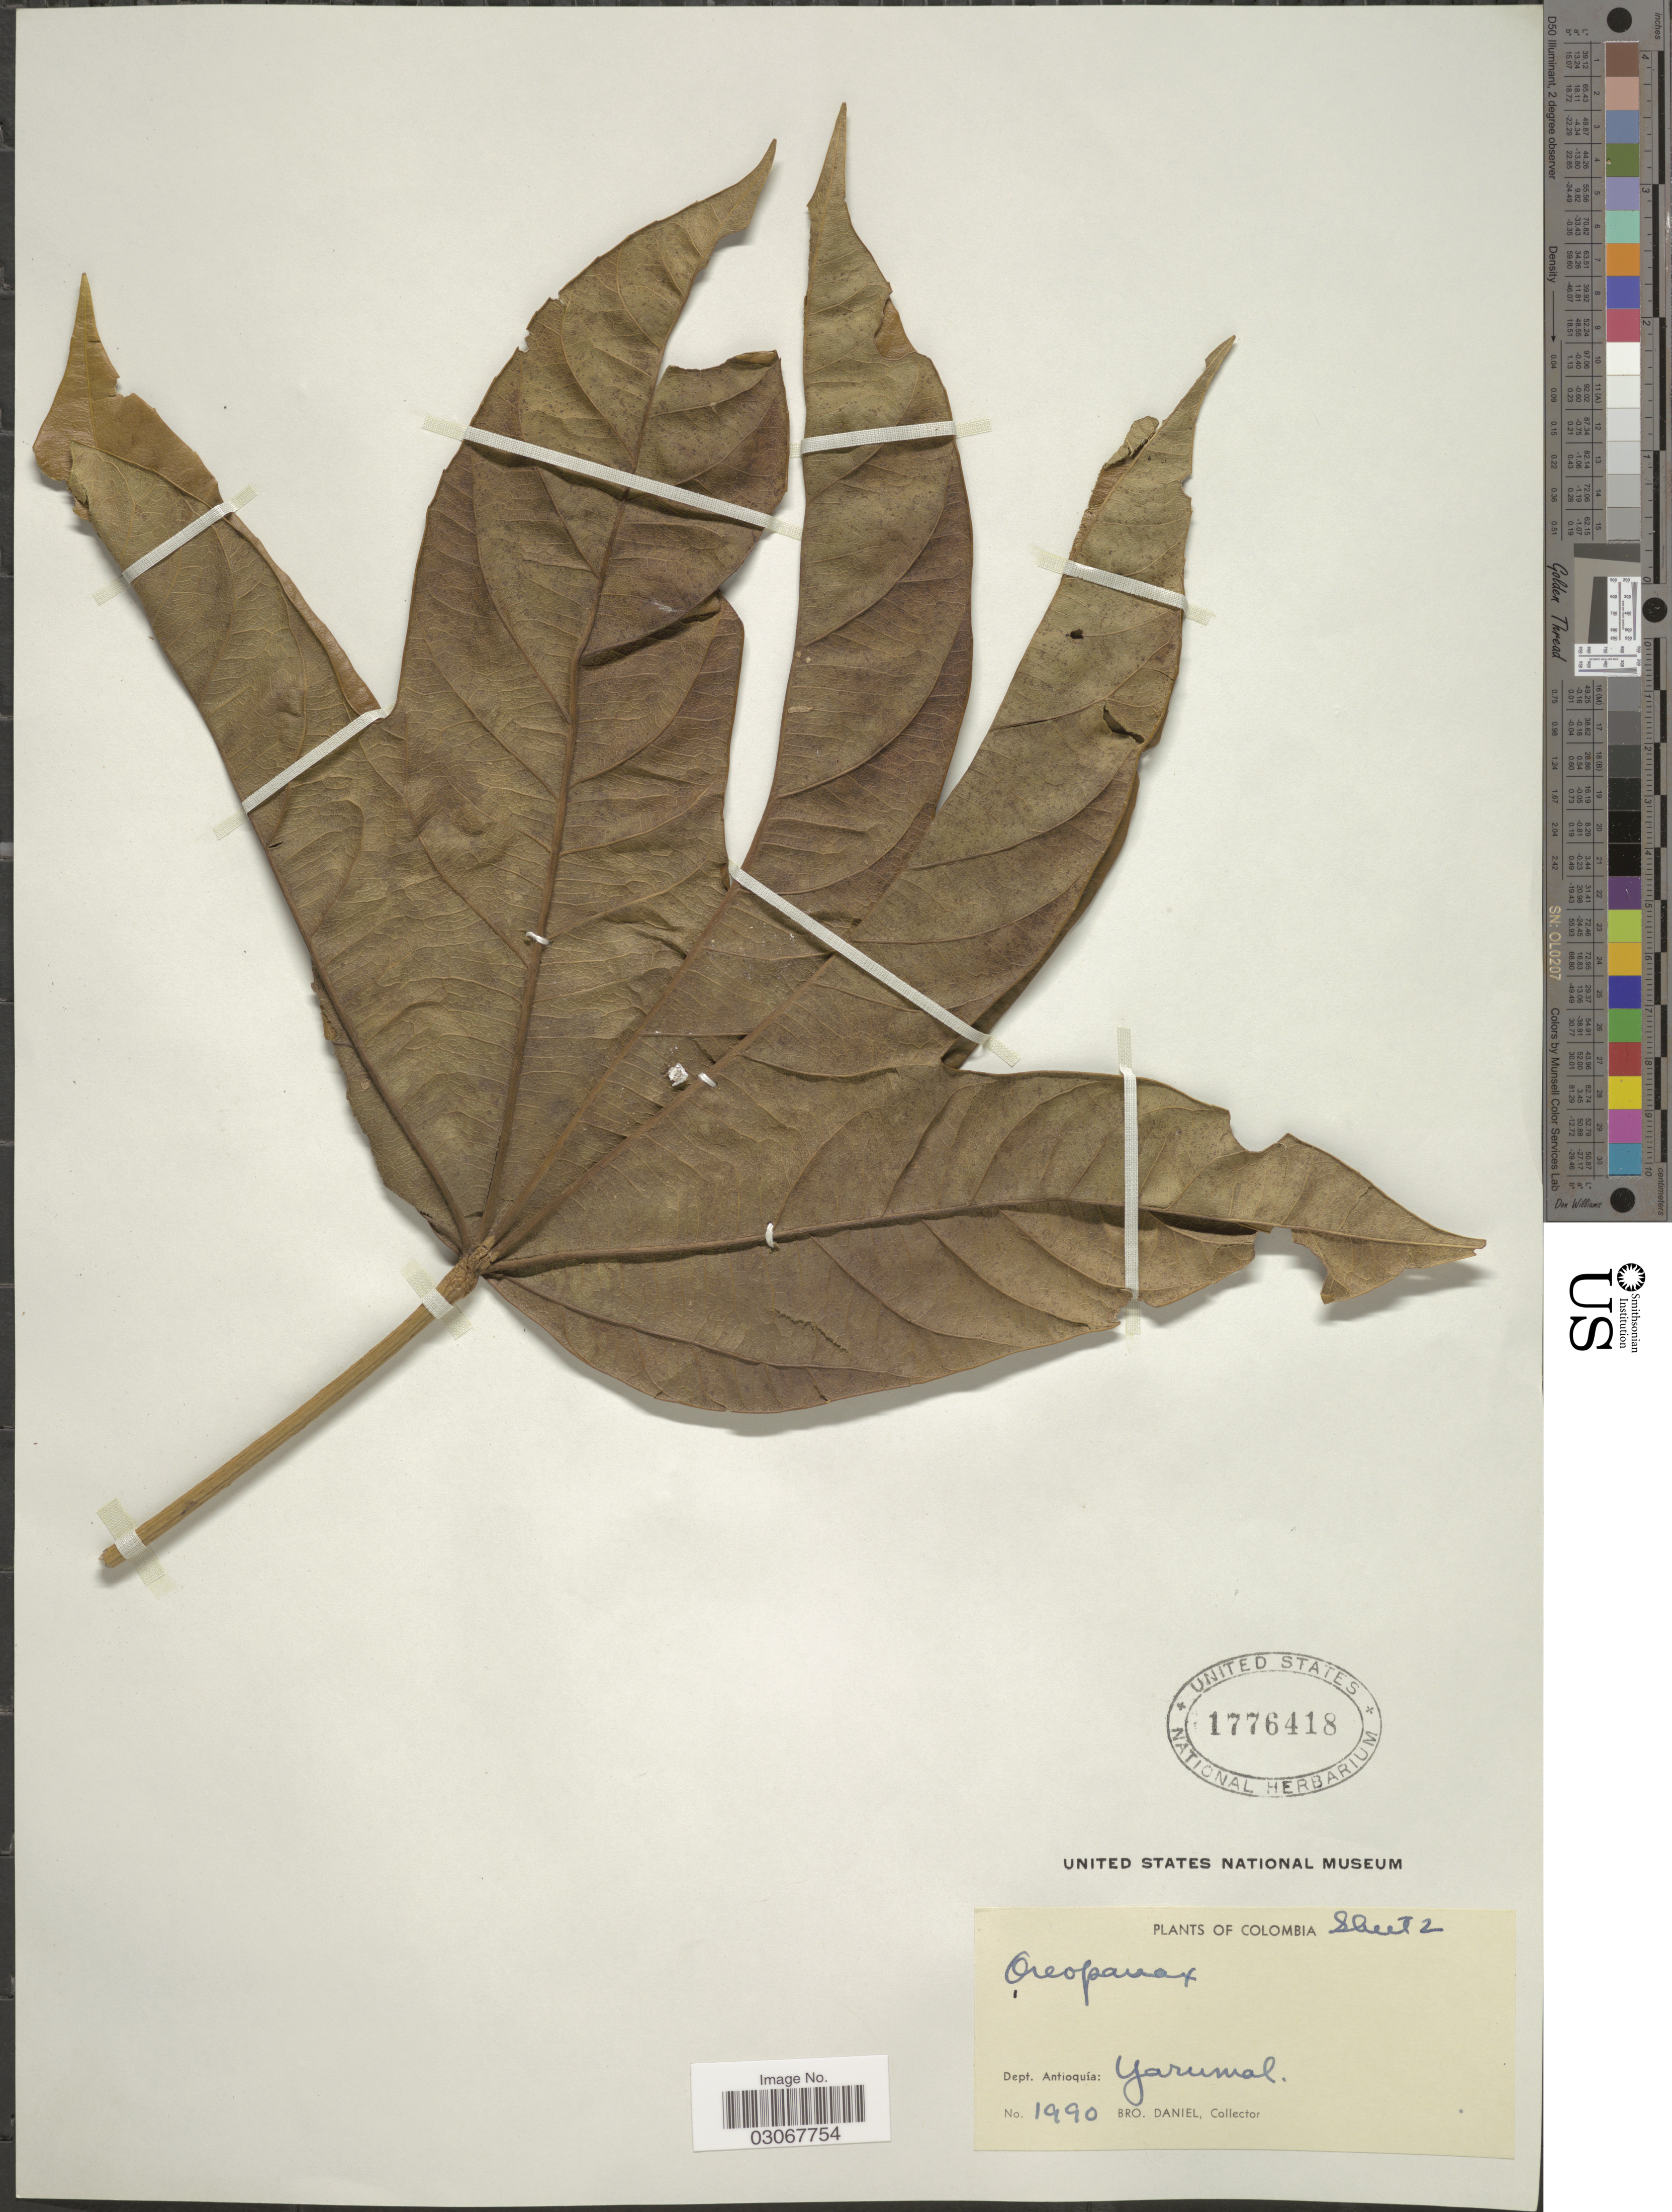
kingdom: Plantae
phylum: Tracheophyta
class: Magnoliopsida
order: Apiales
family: Araliaceae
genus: Oreopanax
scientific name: Oreopanax brunneus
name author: Decne. & Planch. ex Harms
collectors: Bro. Daniel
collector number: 1990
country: Colombia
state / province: Antioquia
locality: Dept. Antioquía: Yarumal.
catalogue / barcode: US 1776418